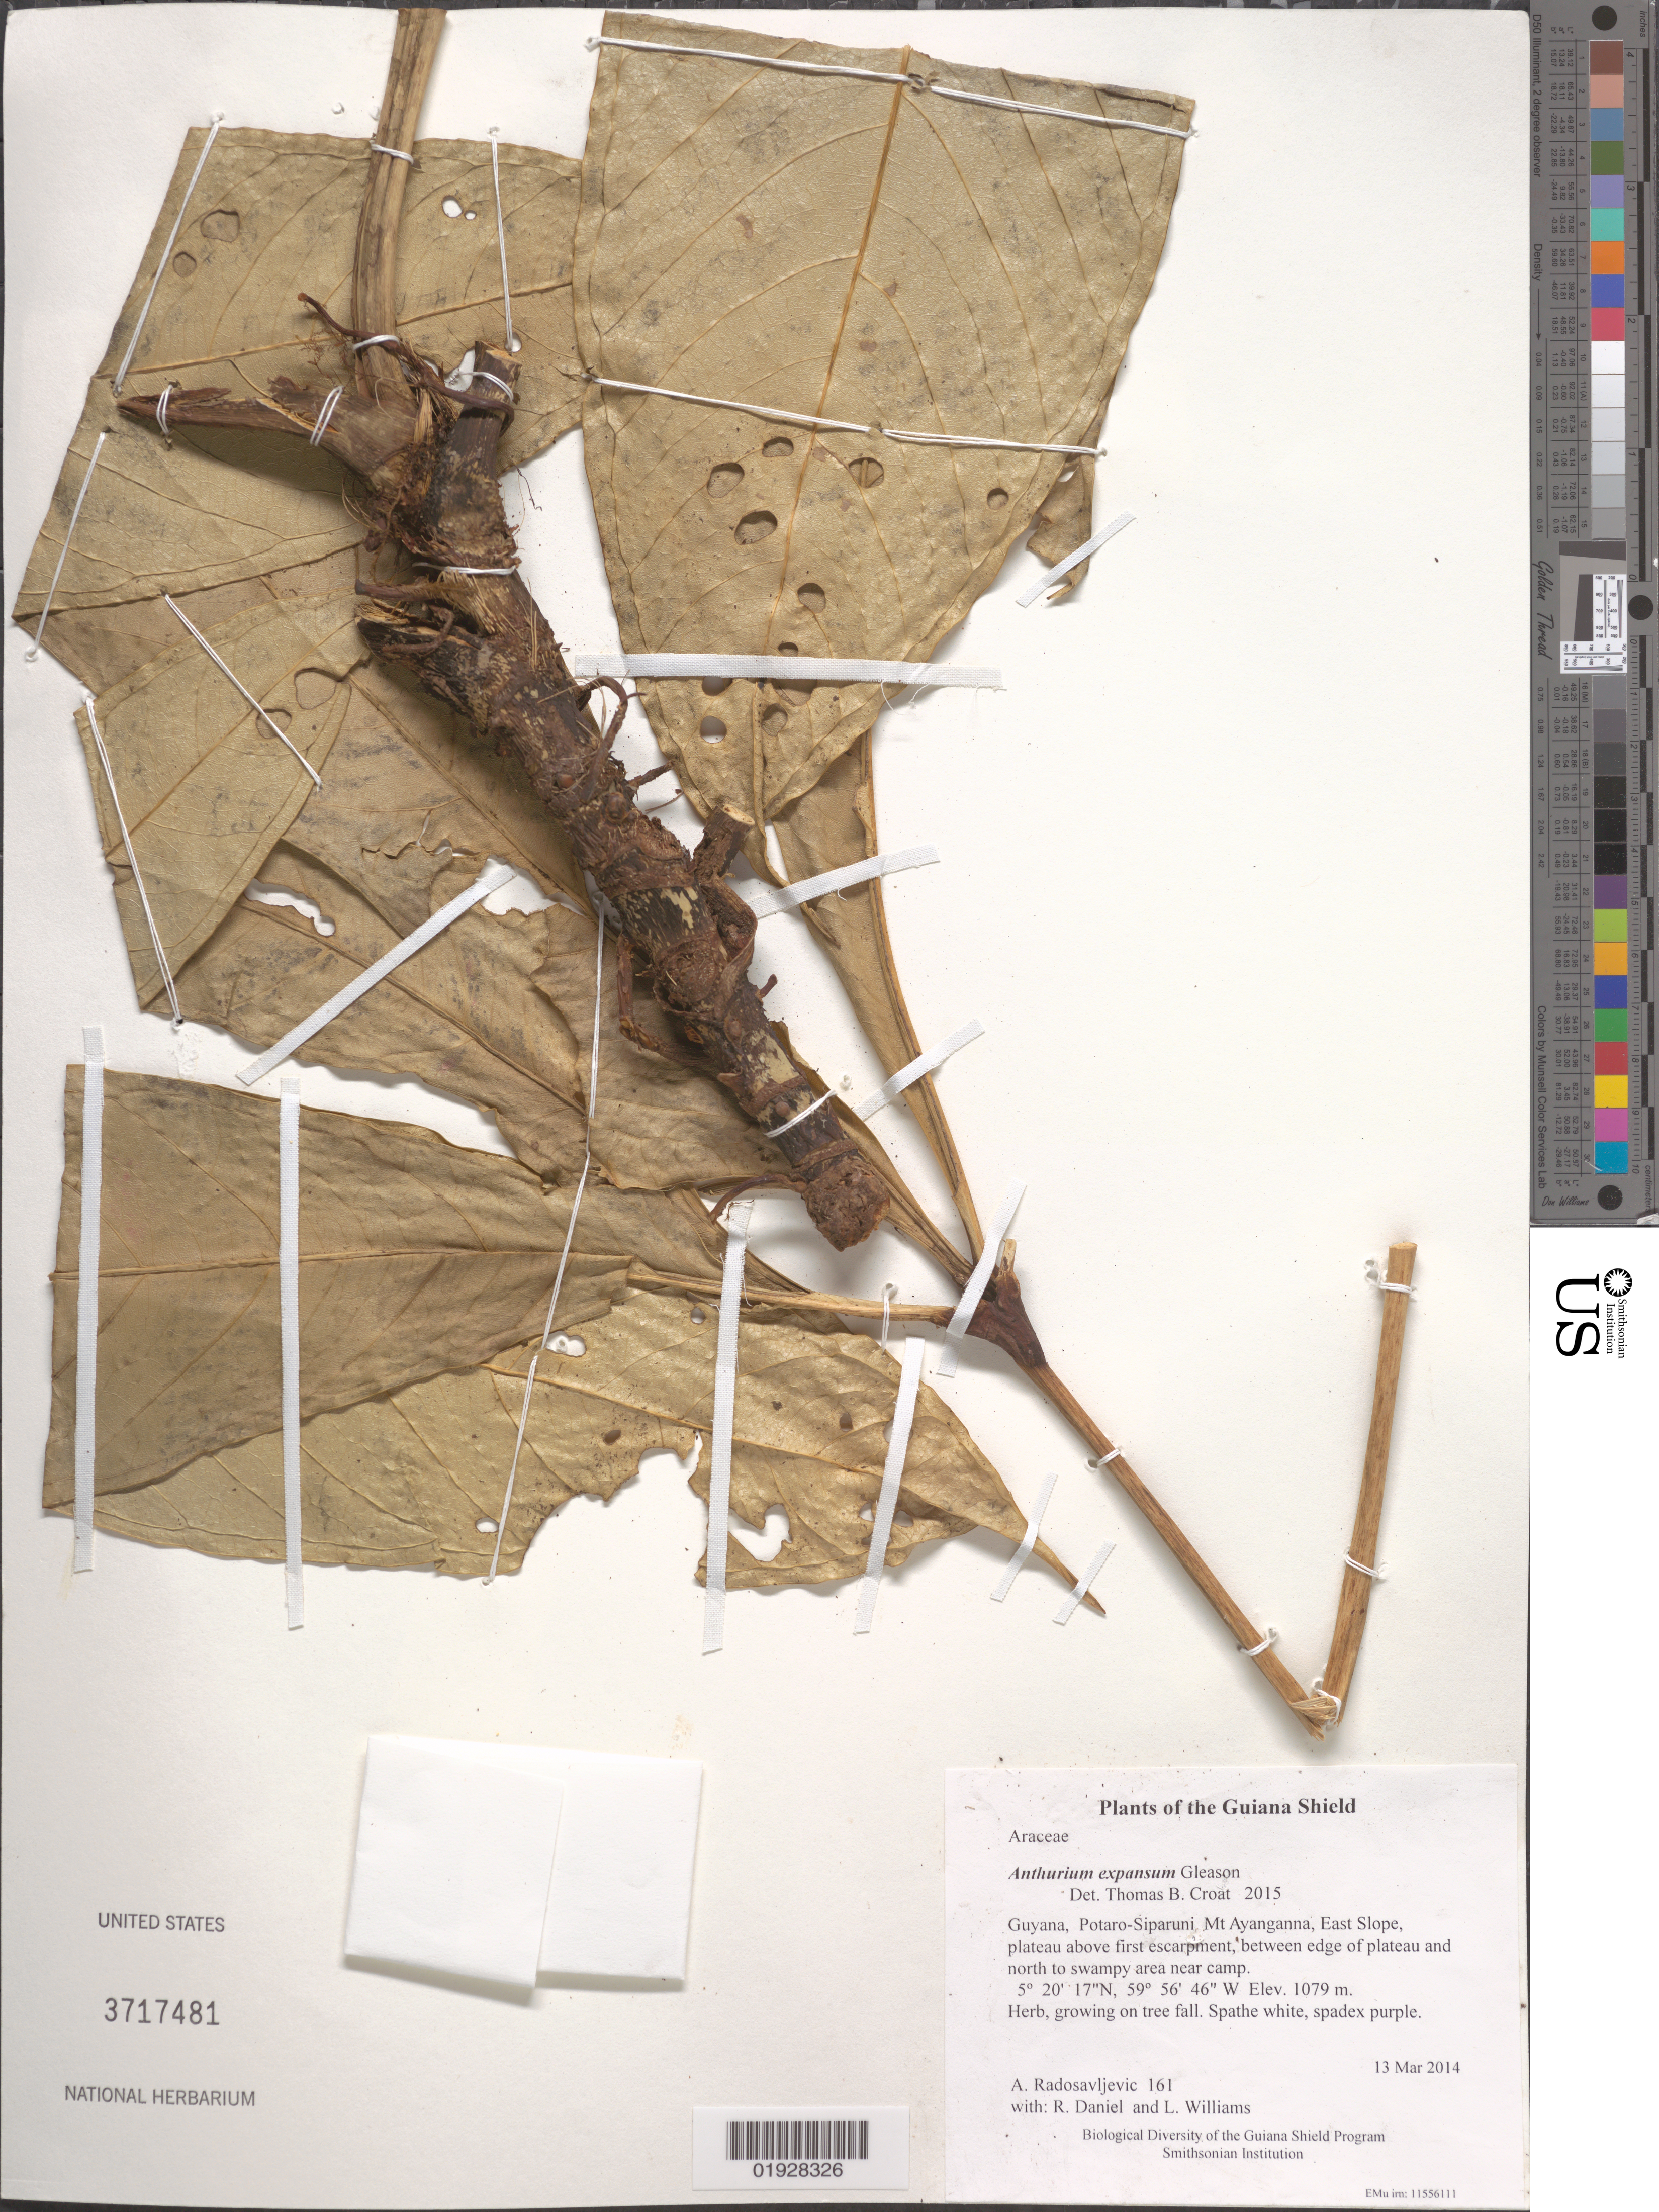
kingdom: Plantae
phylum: Tracheophyta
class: Liliopsida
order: Alismatales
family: Araceae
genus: Anthurium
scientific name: Anthurium expansum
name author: Gleason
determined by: Croat, Thomas B., Missouri Botanical Garden (MO)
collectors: A. Radosavljevic, R. Daniel & L. Williams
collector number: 161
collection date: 2014-03-13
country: Guyana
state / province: Potaro-Siparuni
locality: Mt Ayanganna, East Slope, plateau above first escarpment, between edge of plateau and north to swampy area near camp.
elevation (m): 1079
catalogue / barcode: US 3717481